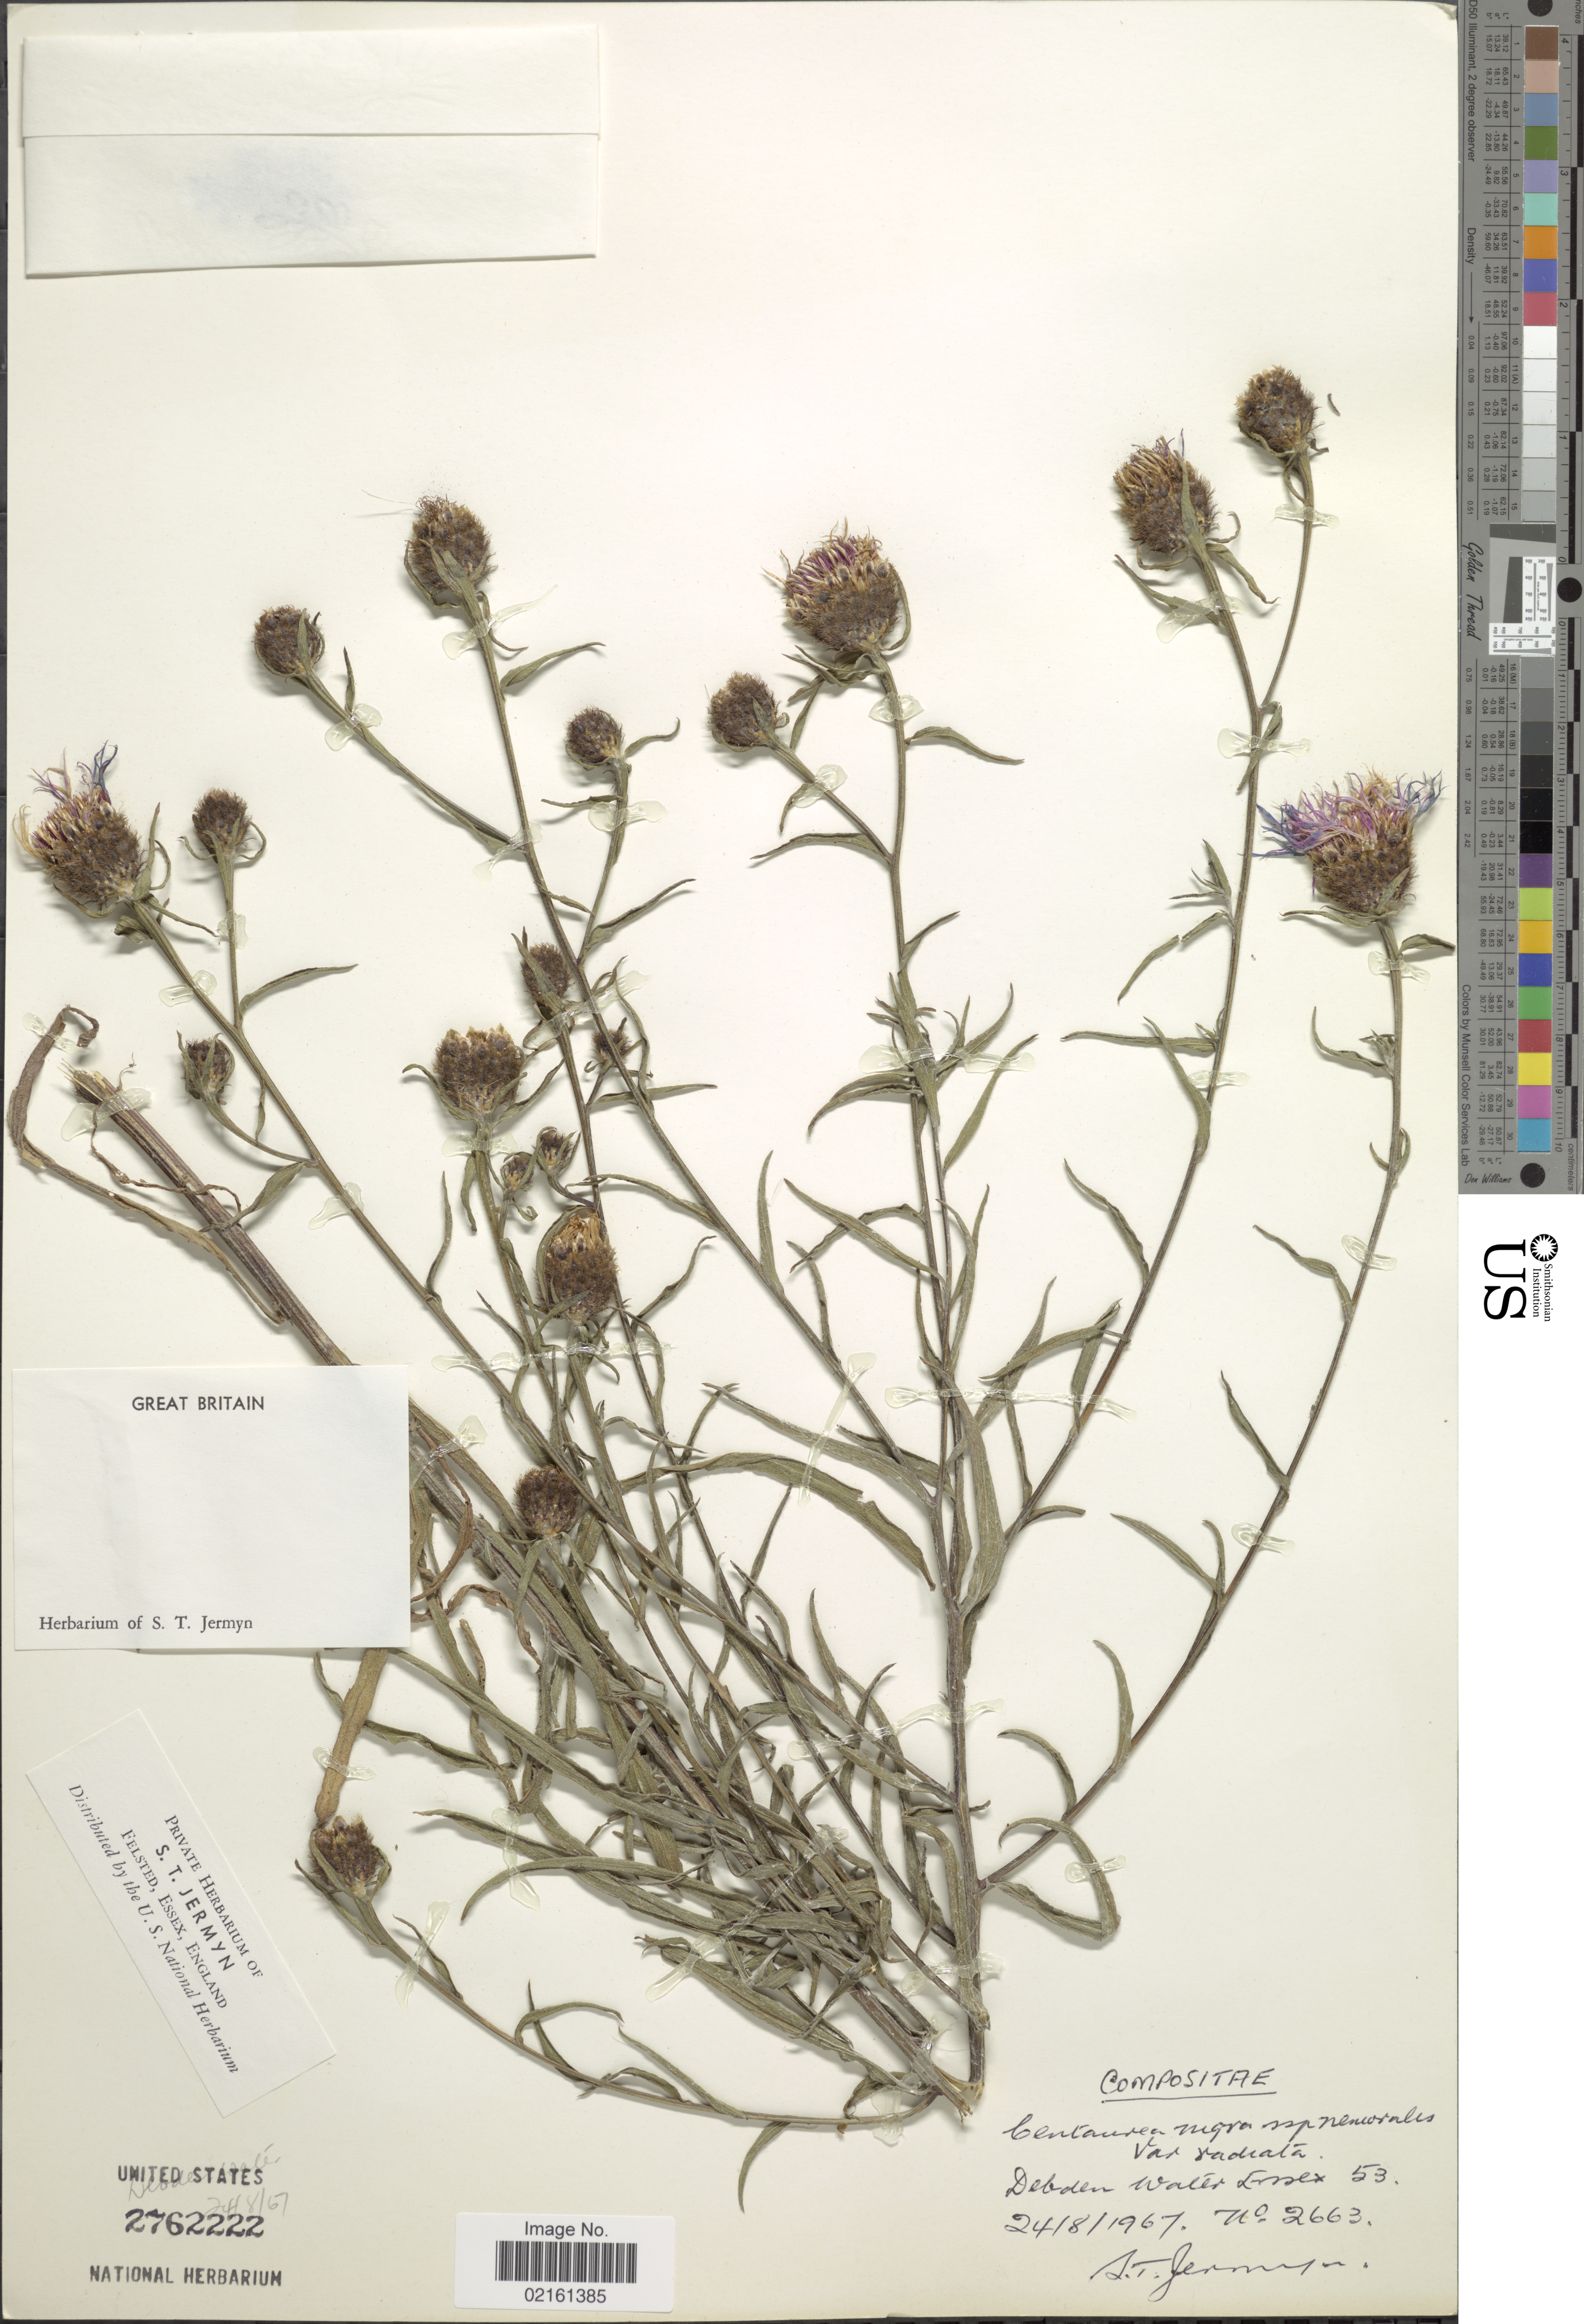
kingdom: Plantae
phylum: Tracheophyta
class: Magnoliopsida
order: Asterales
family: Asteraceae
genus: Centaurea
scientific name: Centaurea nigra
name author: L.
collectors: S. Jermyn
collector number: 2663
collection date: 1967-08-24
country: United Kingdom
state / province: England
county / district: Essex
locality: Great Britain, Debden Water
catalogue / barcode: US 2762222